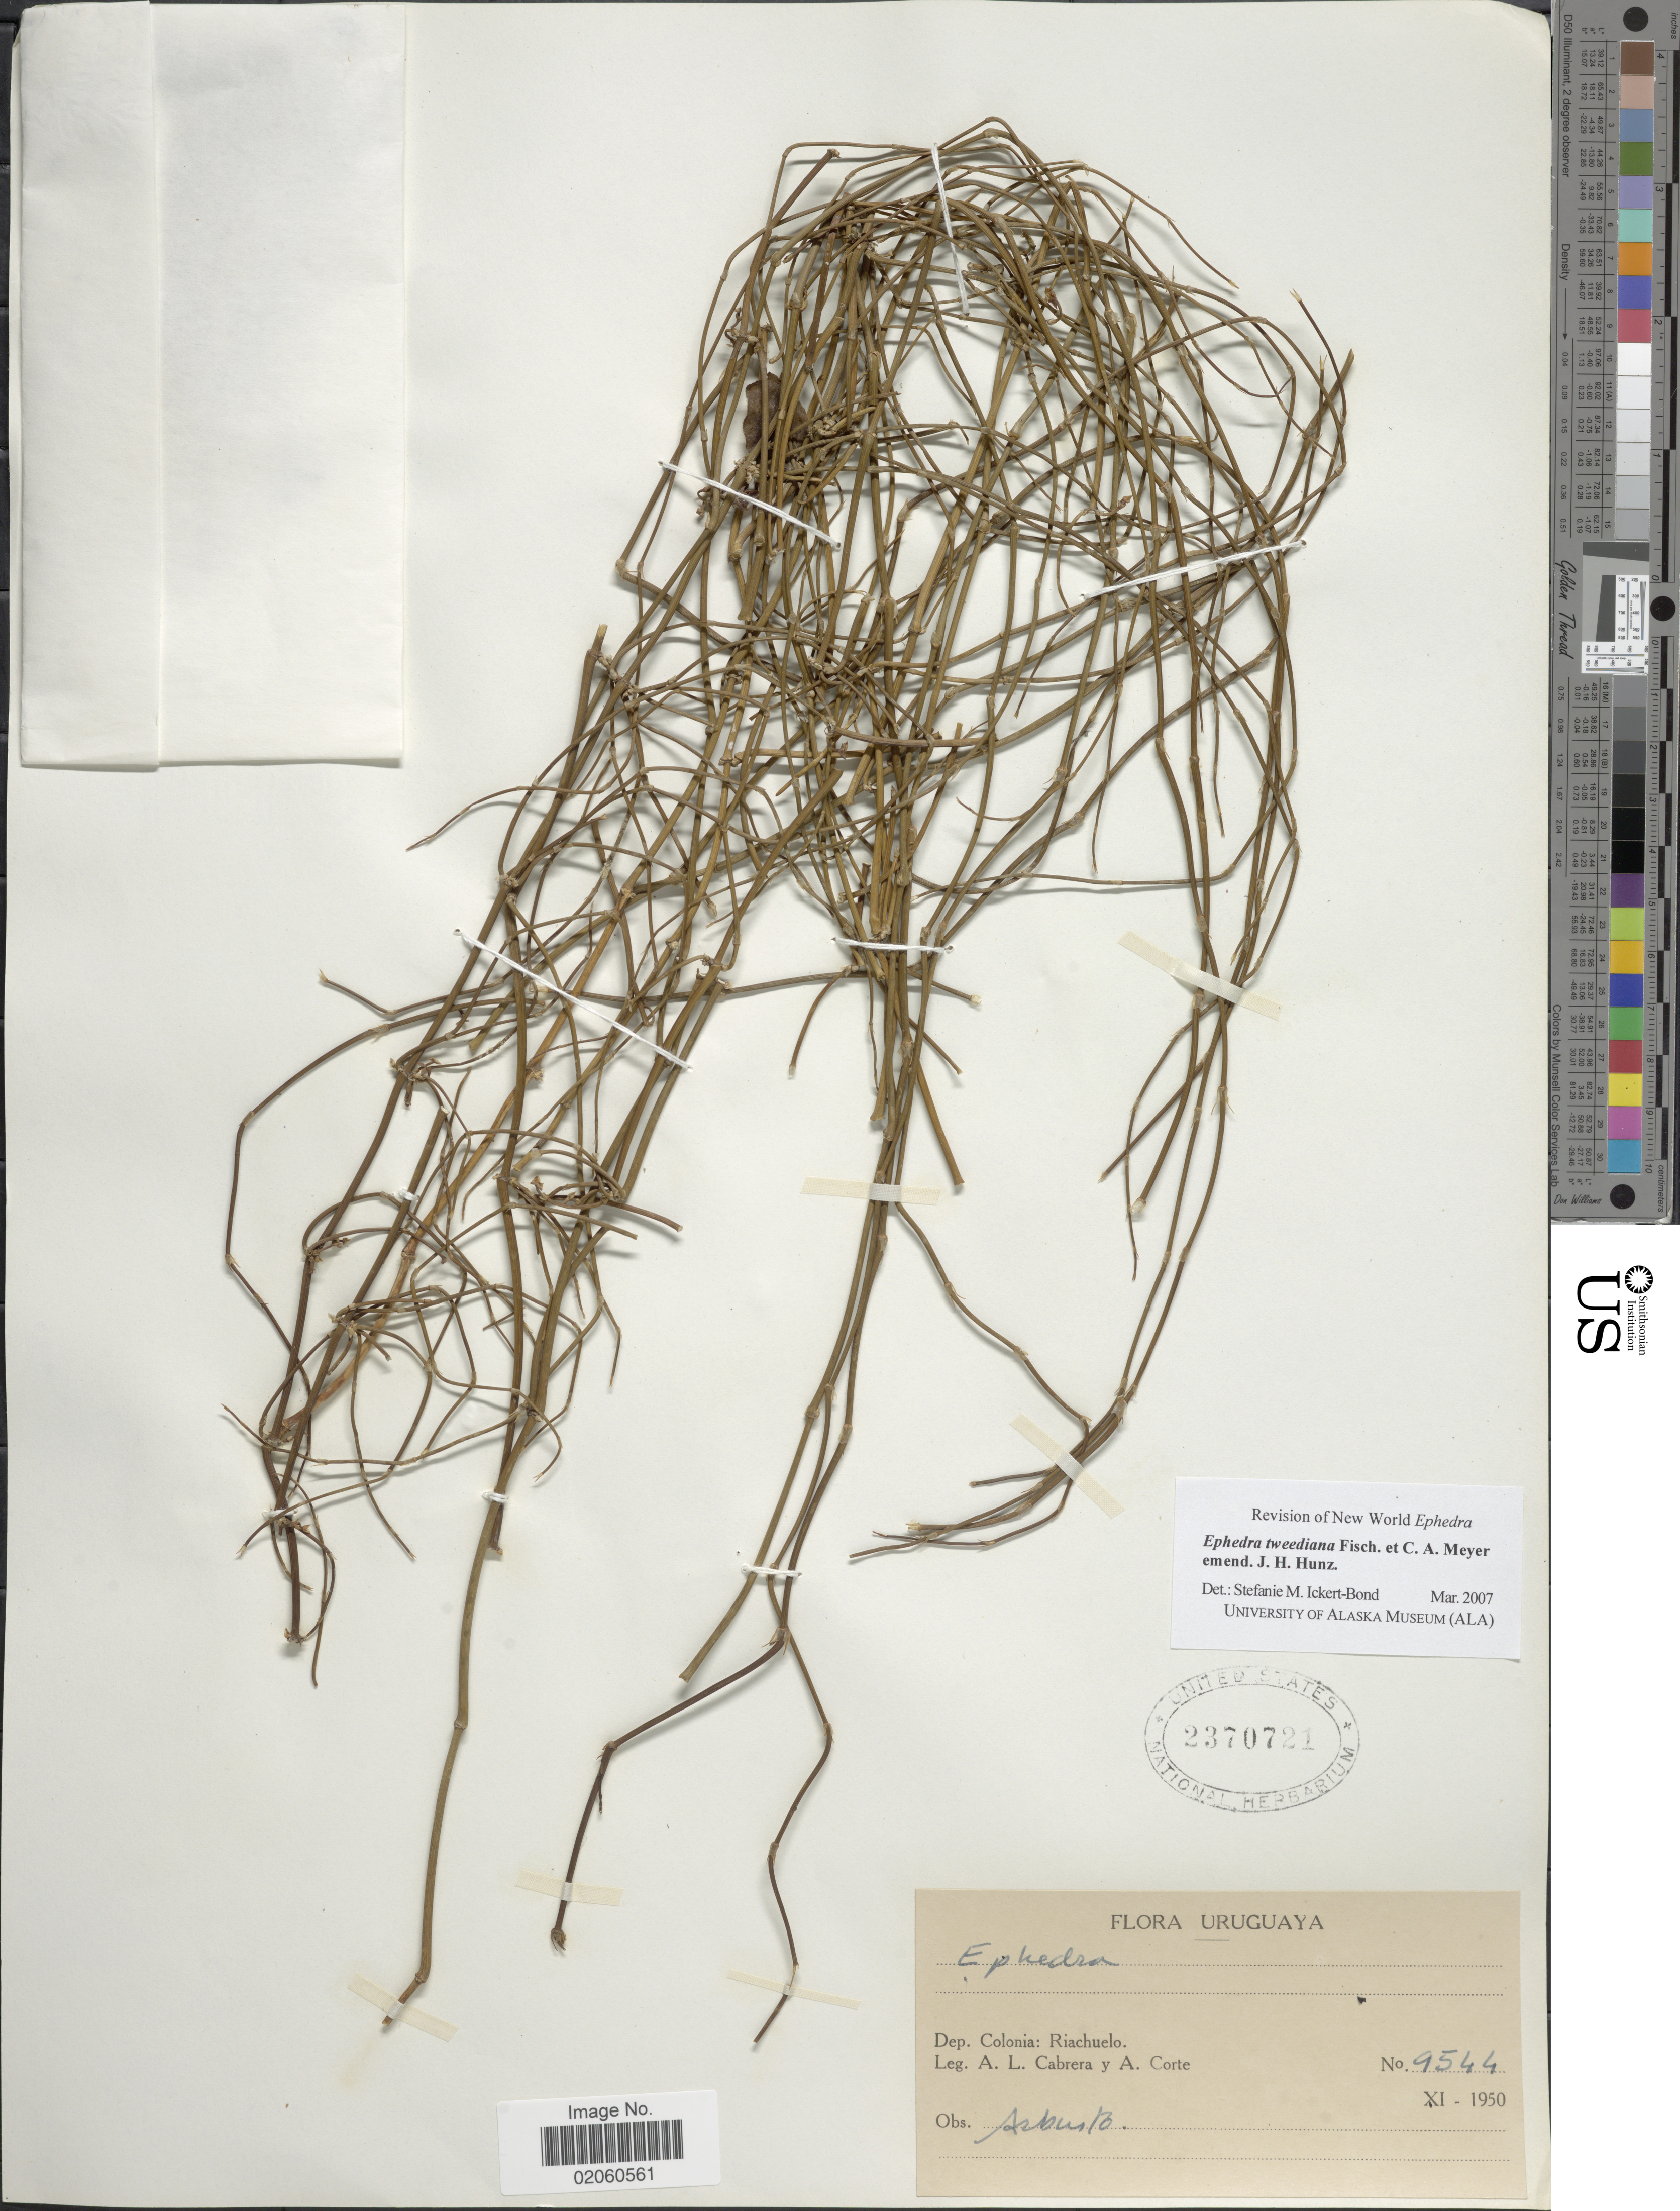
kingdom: Plantae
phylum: Tracheophyta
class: Gnetopsida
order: Ephedrales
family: Ephedraceae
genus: Ephedra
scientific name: Ephedra tweediana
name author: Fisch. & C.A. Mey.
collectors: A. L. Cabrera & A. Corte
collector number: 9544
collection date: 1950-11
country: Uruguay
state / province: Colonia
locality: Riachuelo.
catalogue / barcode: US 2370721